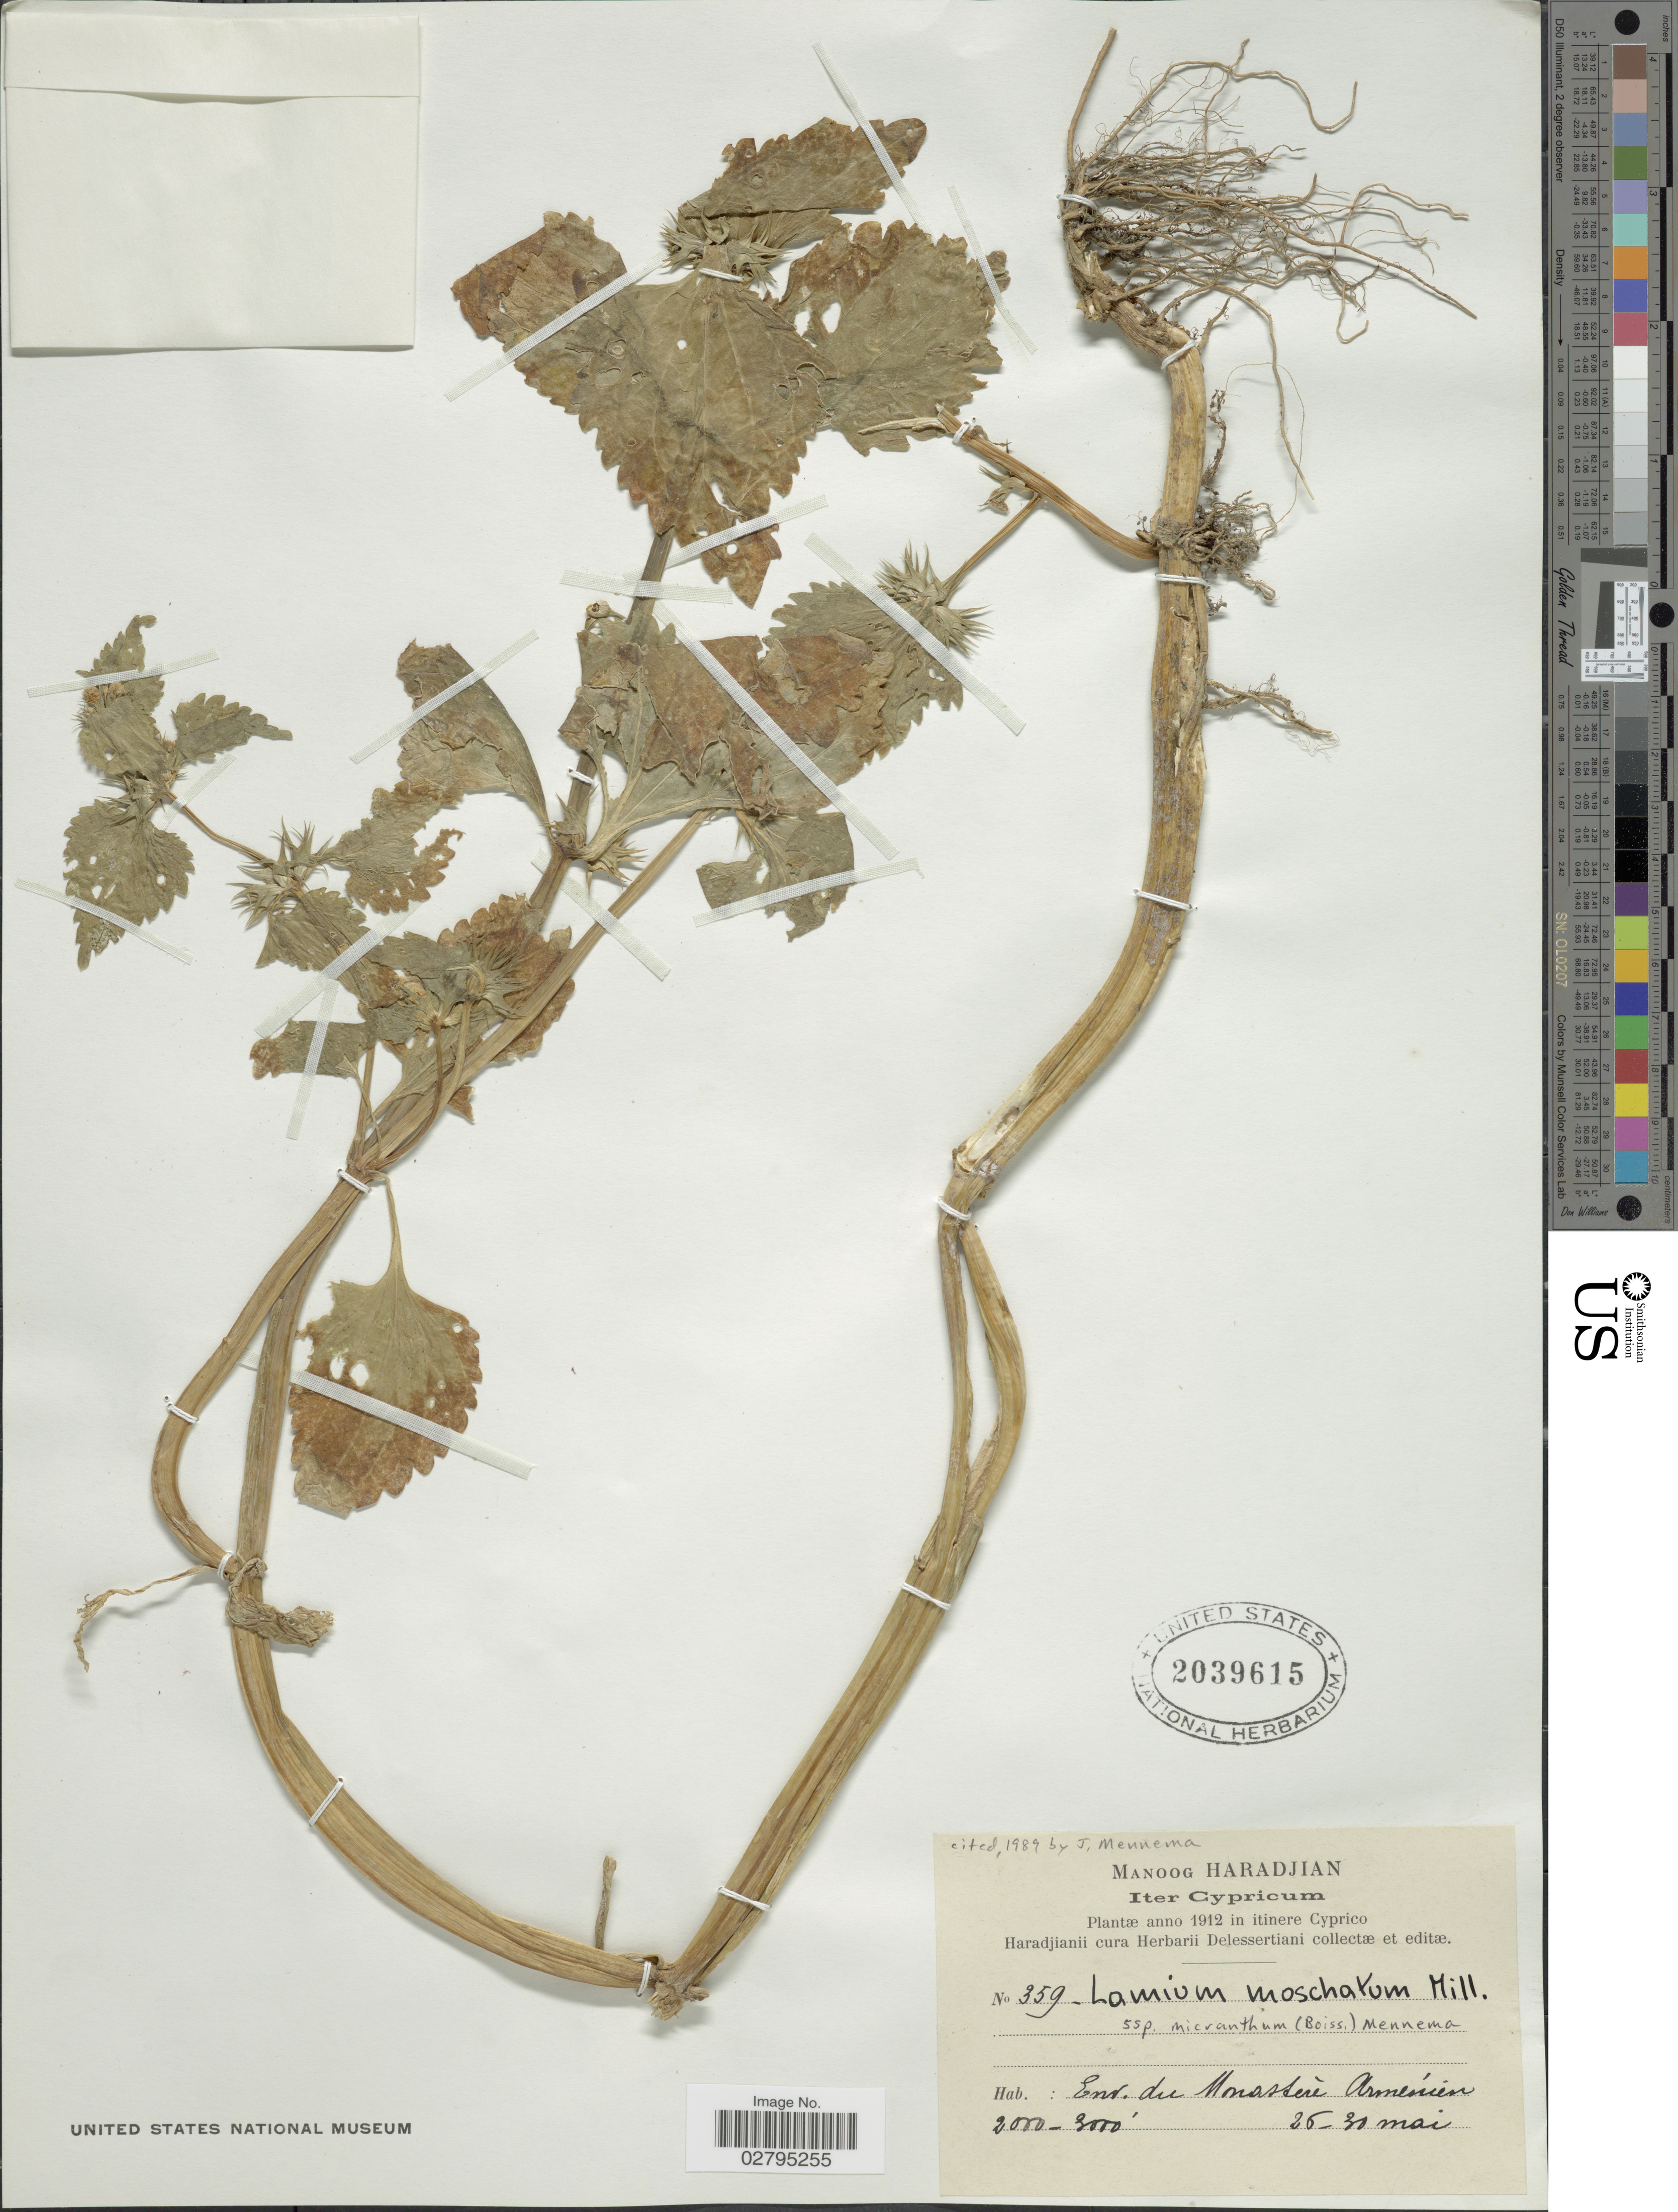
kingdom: Plantae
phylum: Tracheophyta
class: Magnoliopsida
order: Lamiales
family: Lamiaceae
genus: Lamium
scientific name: Lamium moschatum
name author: Mill.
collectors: M. Haradjian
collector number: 359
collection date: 1912-05-26/1912-05-30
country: Armenia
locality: Cypricum, Env. du Monastère.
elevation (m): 610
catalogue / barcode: US 2039615